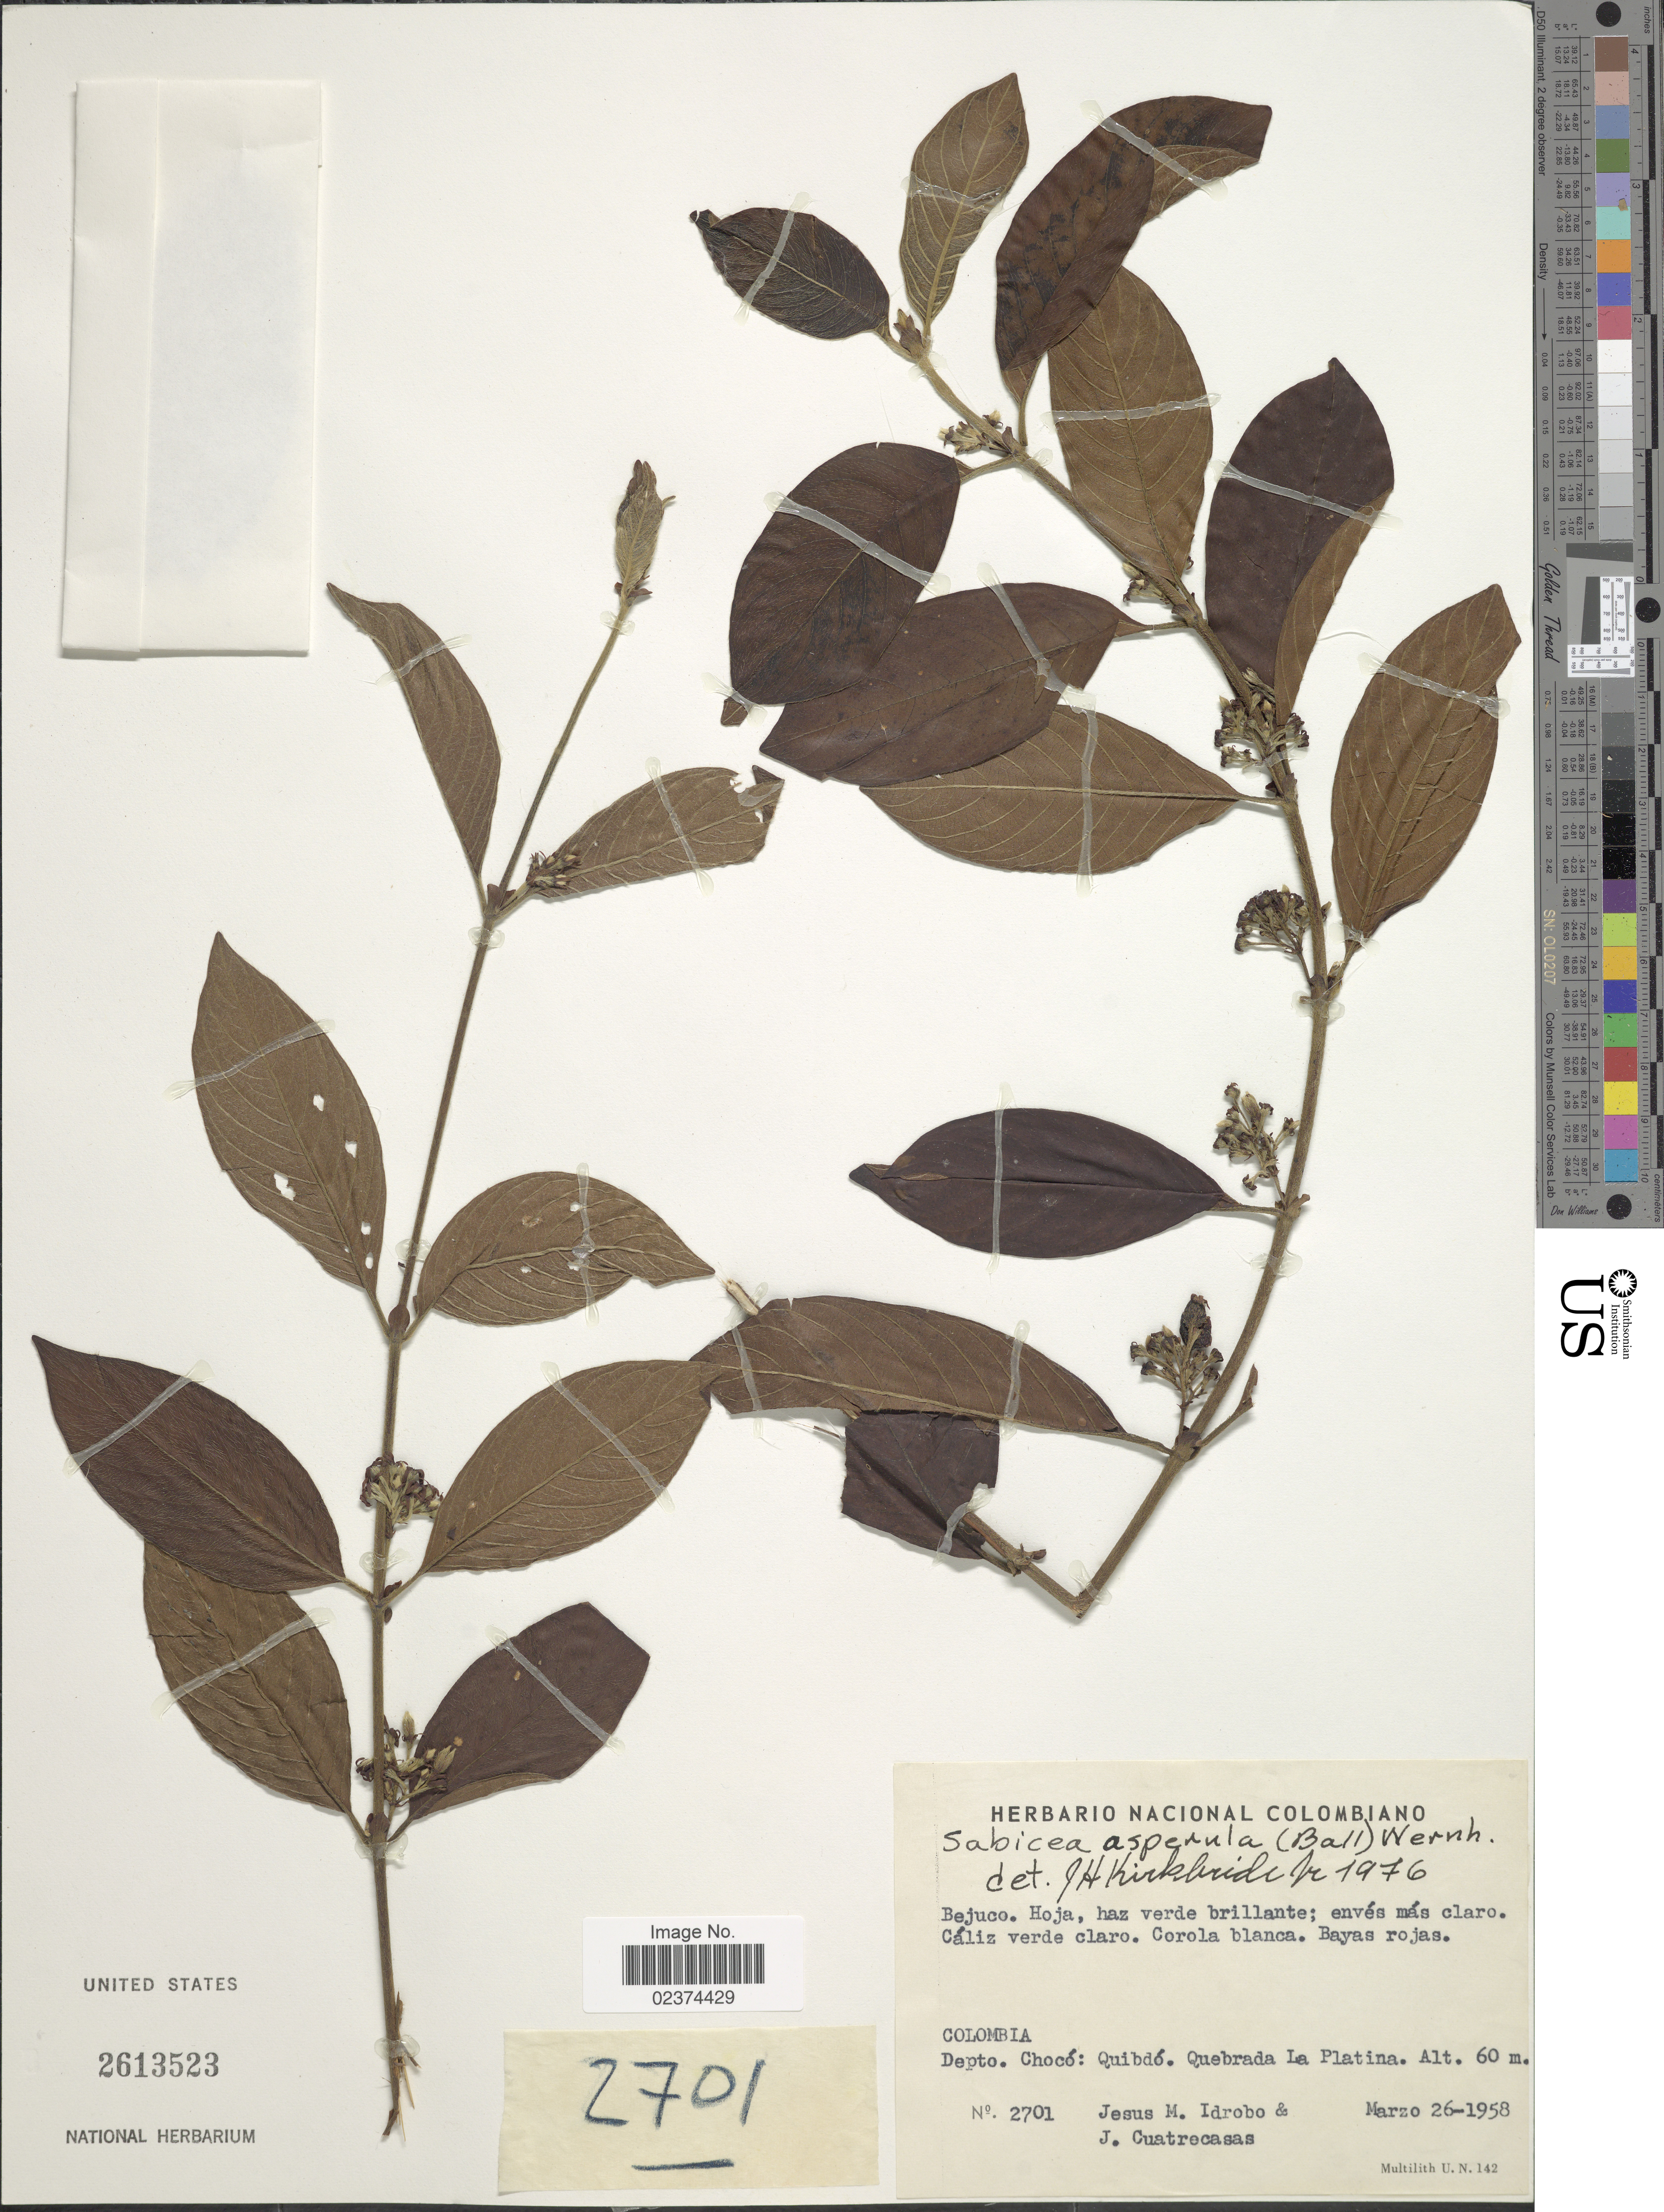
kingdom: Plantae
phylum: Tracheophyta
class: Magnoliopsida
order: Gentianales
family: Rubiaceae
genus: Sabicea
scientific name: Sabicea asperula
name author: (Ball) Wernham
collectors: J. M. Idrobo & J. Cuatrecasas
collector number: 2701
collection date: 1958-03-26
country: Colombia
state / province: Chocó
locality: Depto. Chocó. Quebrada La Platina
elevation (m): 60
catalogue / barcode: US 2613523